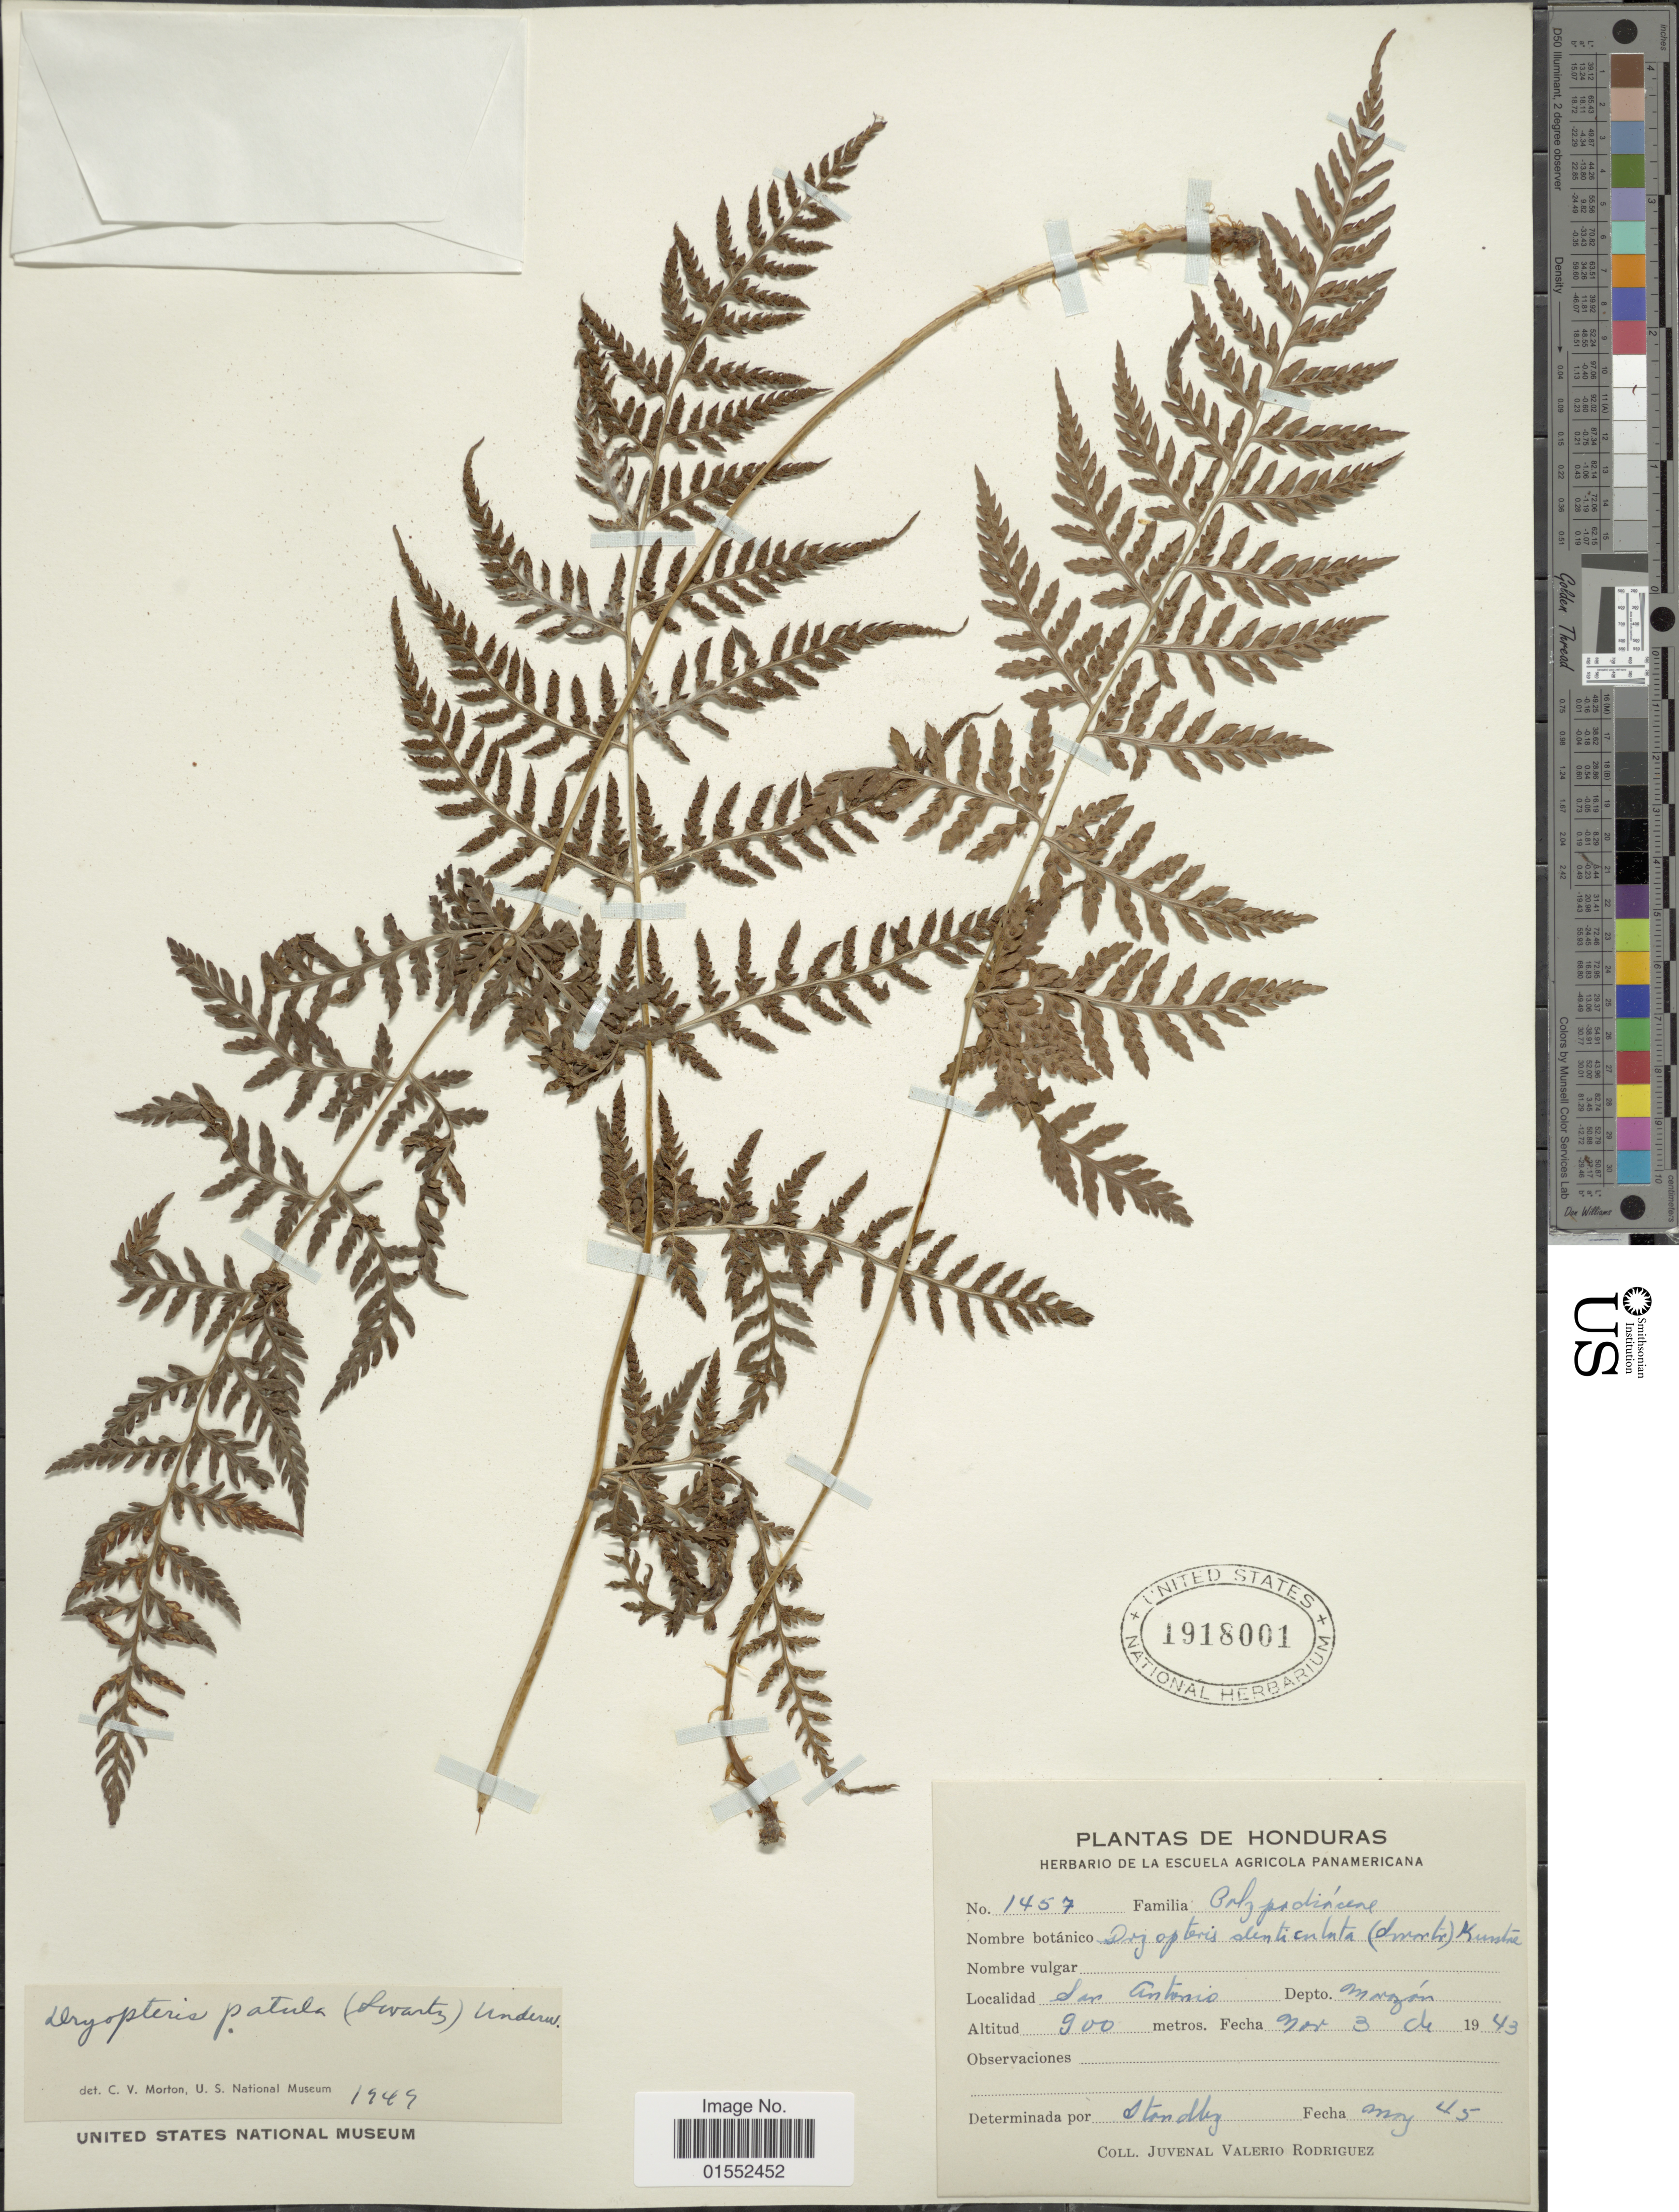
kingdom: Plantae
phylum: Tracheophyta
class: Polypodiopsida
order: Polypodiales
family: Dryopteridaceae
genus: Dryopteris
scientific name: Dryopteris patula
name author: (Sw.) Underw.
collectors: J. Rodriguez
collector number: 1457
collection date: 1943-11-03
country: Honduras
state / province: Fco. Morazán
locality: Honduras. San Antonio. Depto. Morazon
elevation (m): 900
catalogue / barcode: US 1918001